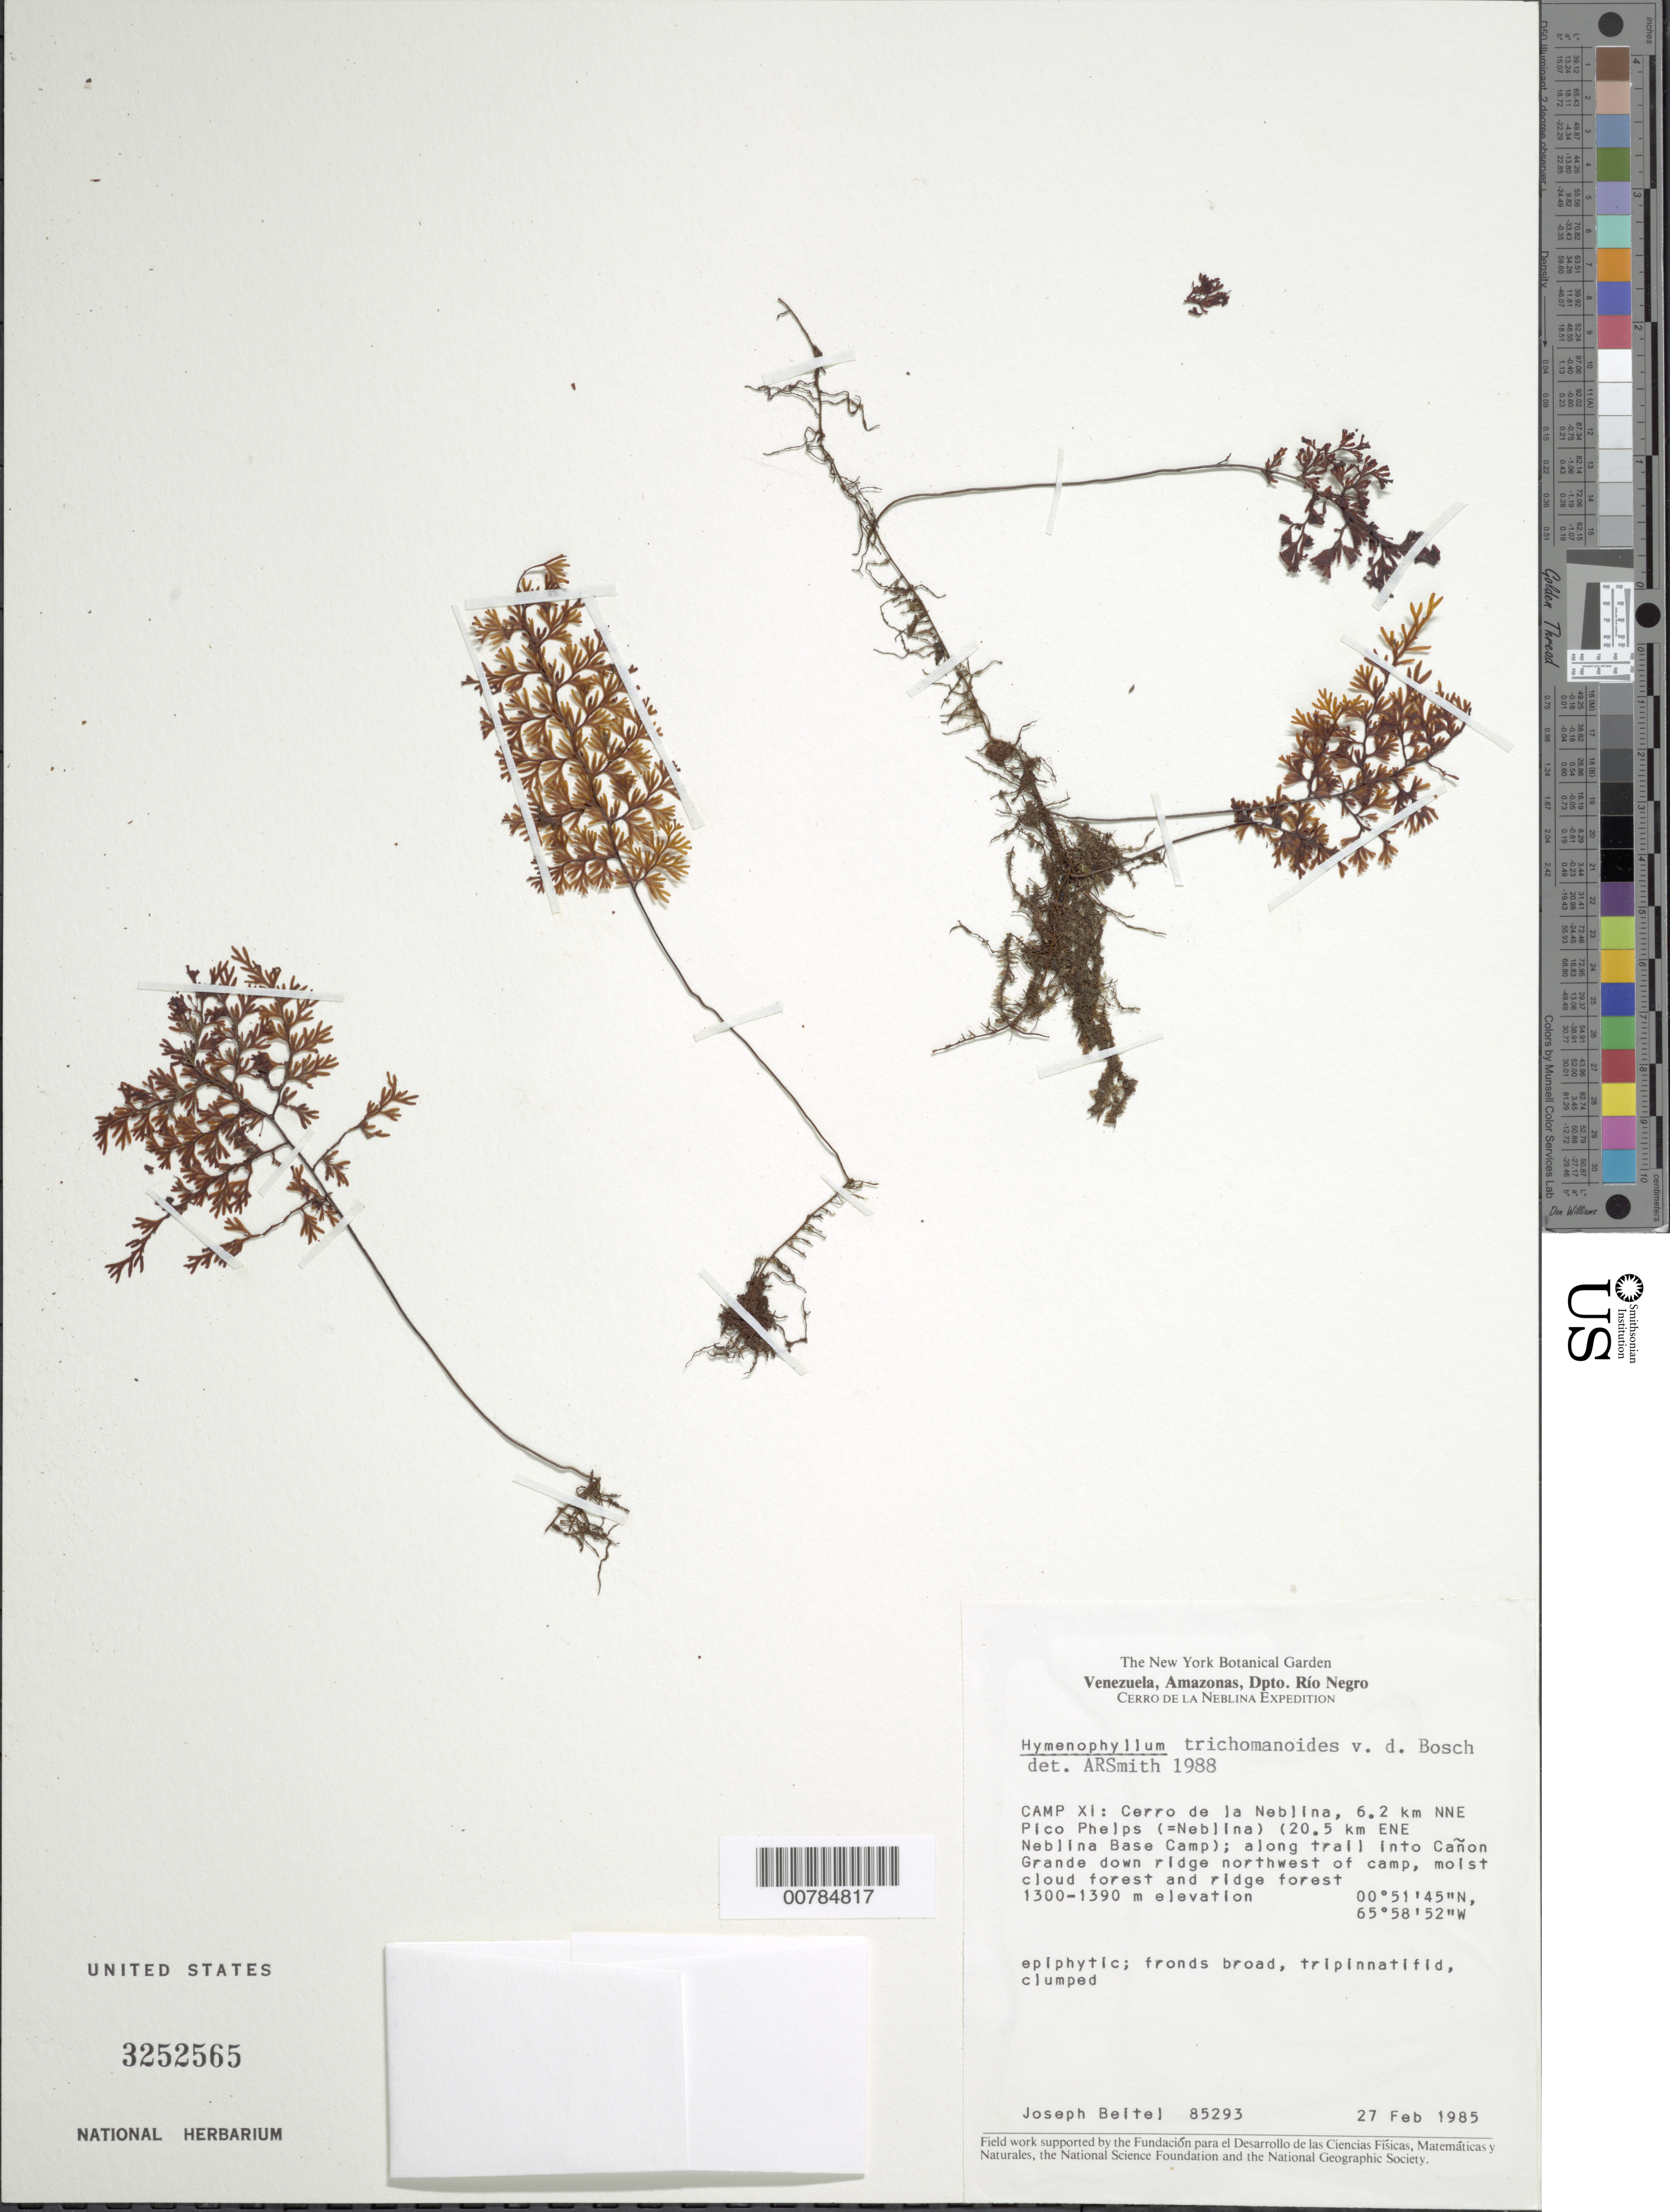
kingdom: Plantae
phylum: Tracheophyta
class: Polypodiopsida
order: Hymenophyllales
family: Hymenophyllaceae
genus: Hymenophyllum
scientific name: Hymenophyllum trichomanoides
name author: Bosch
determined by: Smith, Alan R., (UC)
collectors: J. M. Beitel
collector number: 85293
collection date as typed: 27-Feb-85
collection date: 1985-02-27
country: Venezuela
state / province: Amazonas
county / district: Río Negro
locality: Cerro de la Neblina, Camp XI, 6.2 km NNE Pico Phelps (= Neblina) (20.5 km ENE Neblina Base Camp), along stream (Caño Beiltel) S of camp, running between plateau of camp and steep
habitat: Moist cloud forest and ridge forest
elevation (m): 1300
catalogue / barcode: US 3252565